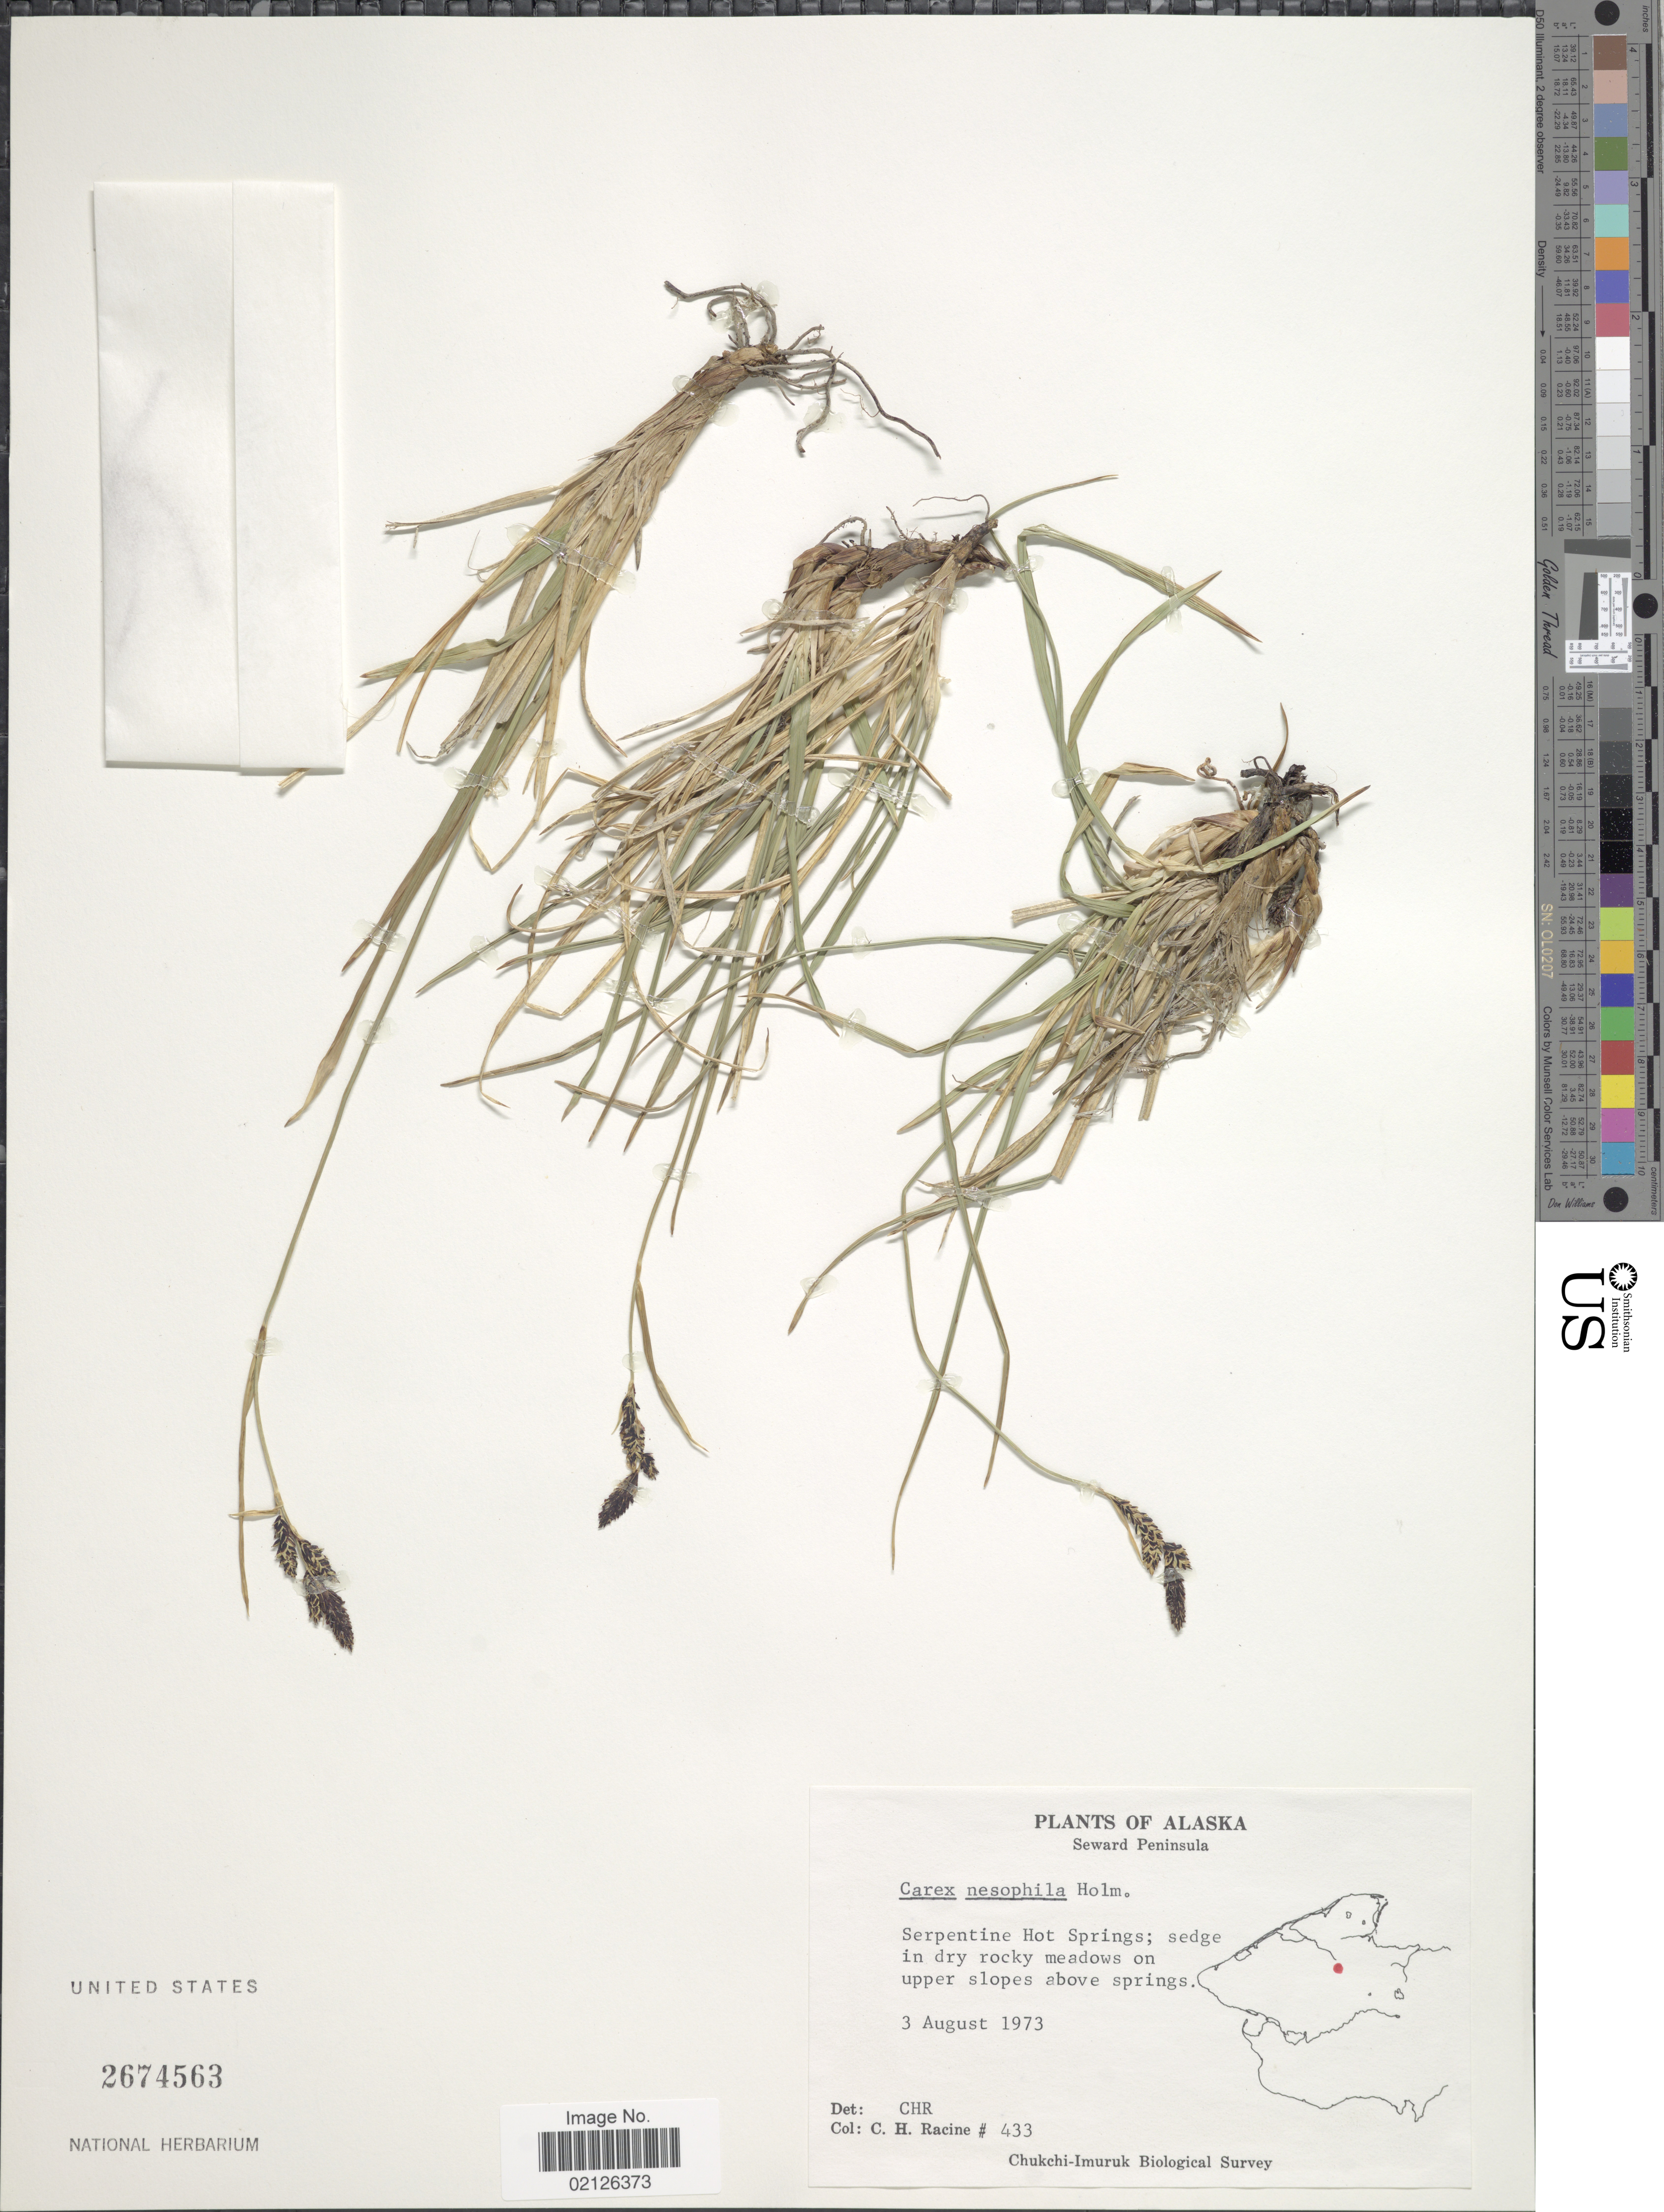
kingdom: Plantae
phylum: Tracheophyta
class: Liliopsida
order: Poales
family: Cyperaceae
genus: Carex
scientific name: Carex microchaeta subsp. nesophila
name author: (Holm) D.F. Murray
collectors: C. Racine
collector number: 433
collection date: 1973-08-03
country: United States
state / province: Alaska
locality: Seward Peninsula, Serpentine Hot Springs; edge in dry rocky meadows on upper slopes above springs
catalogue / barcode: US 2674563